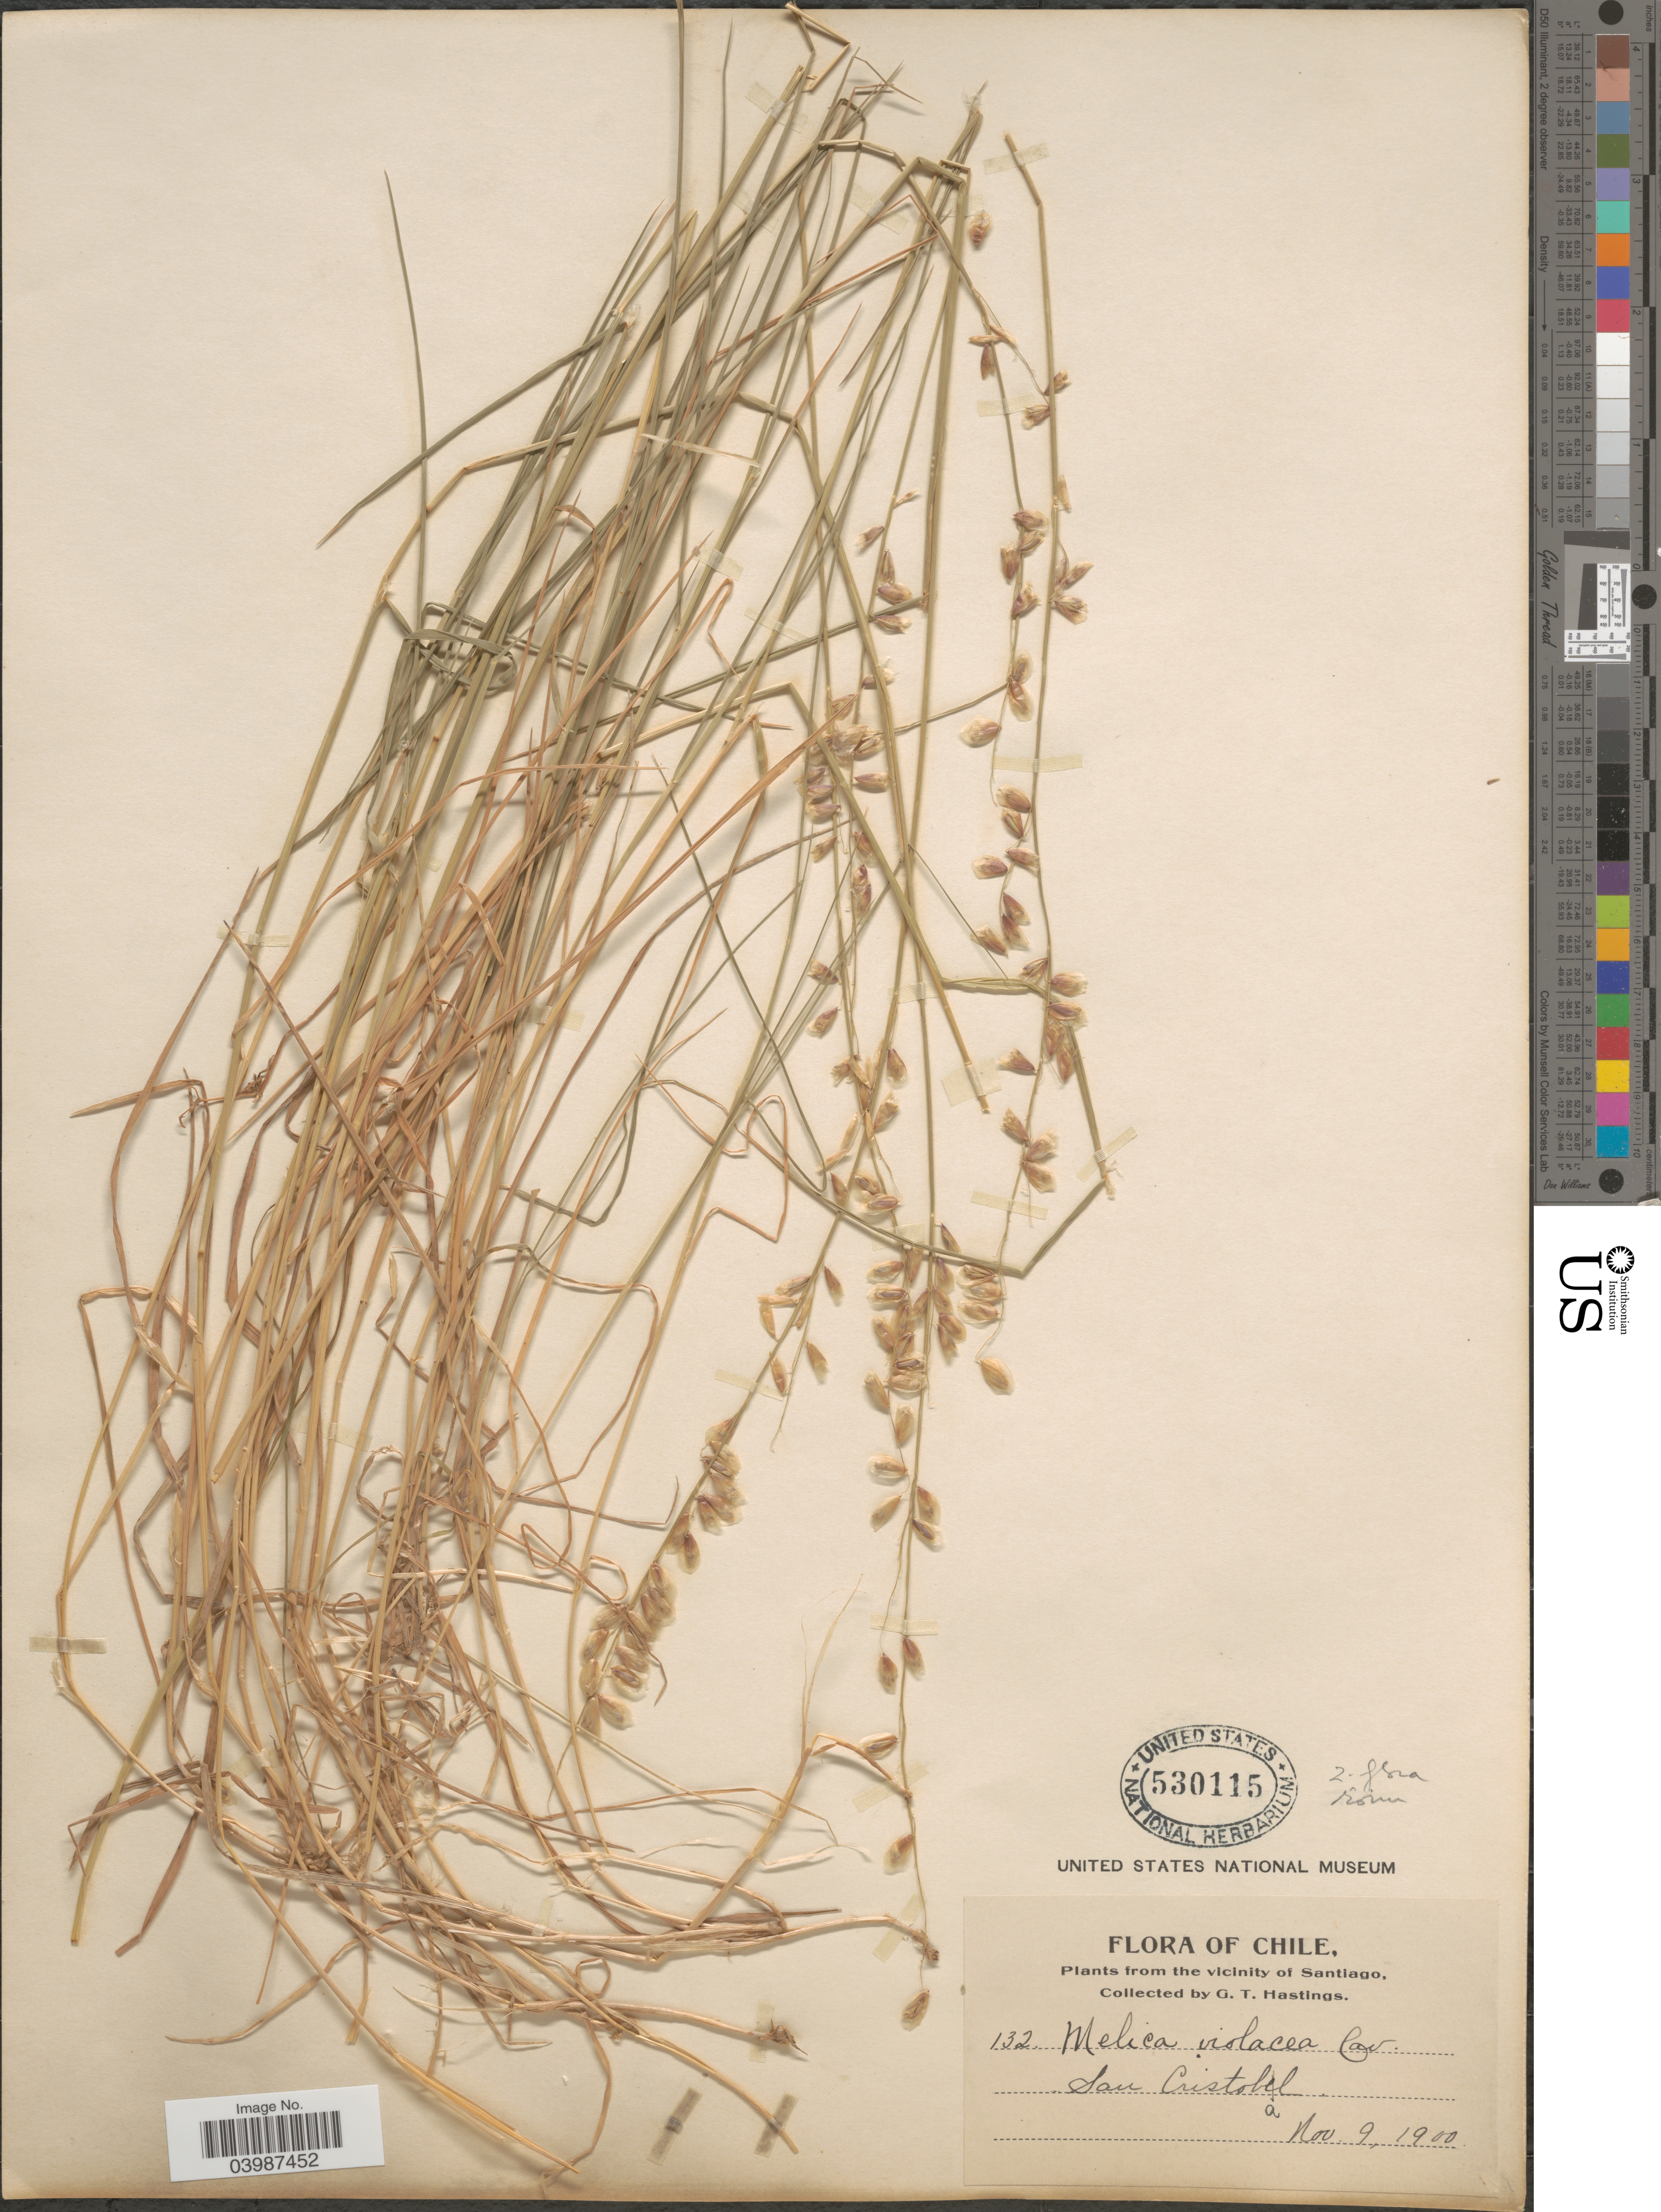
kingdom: Plantae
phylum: Tracheophyta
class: Liliopsida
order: Poales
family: Poaceae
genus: Melica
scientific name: Melica violacea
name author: Cav.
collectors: G. Hastings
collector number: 132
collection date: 1900-11-09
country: Chile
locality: From the vicinity of Santiago. San Cristobal.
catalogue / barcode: US 530115